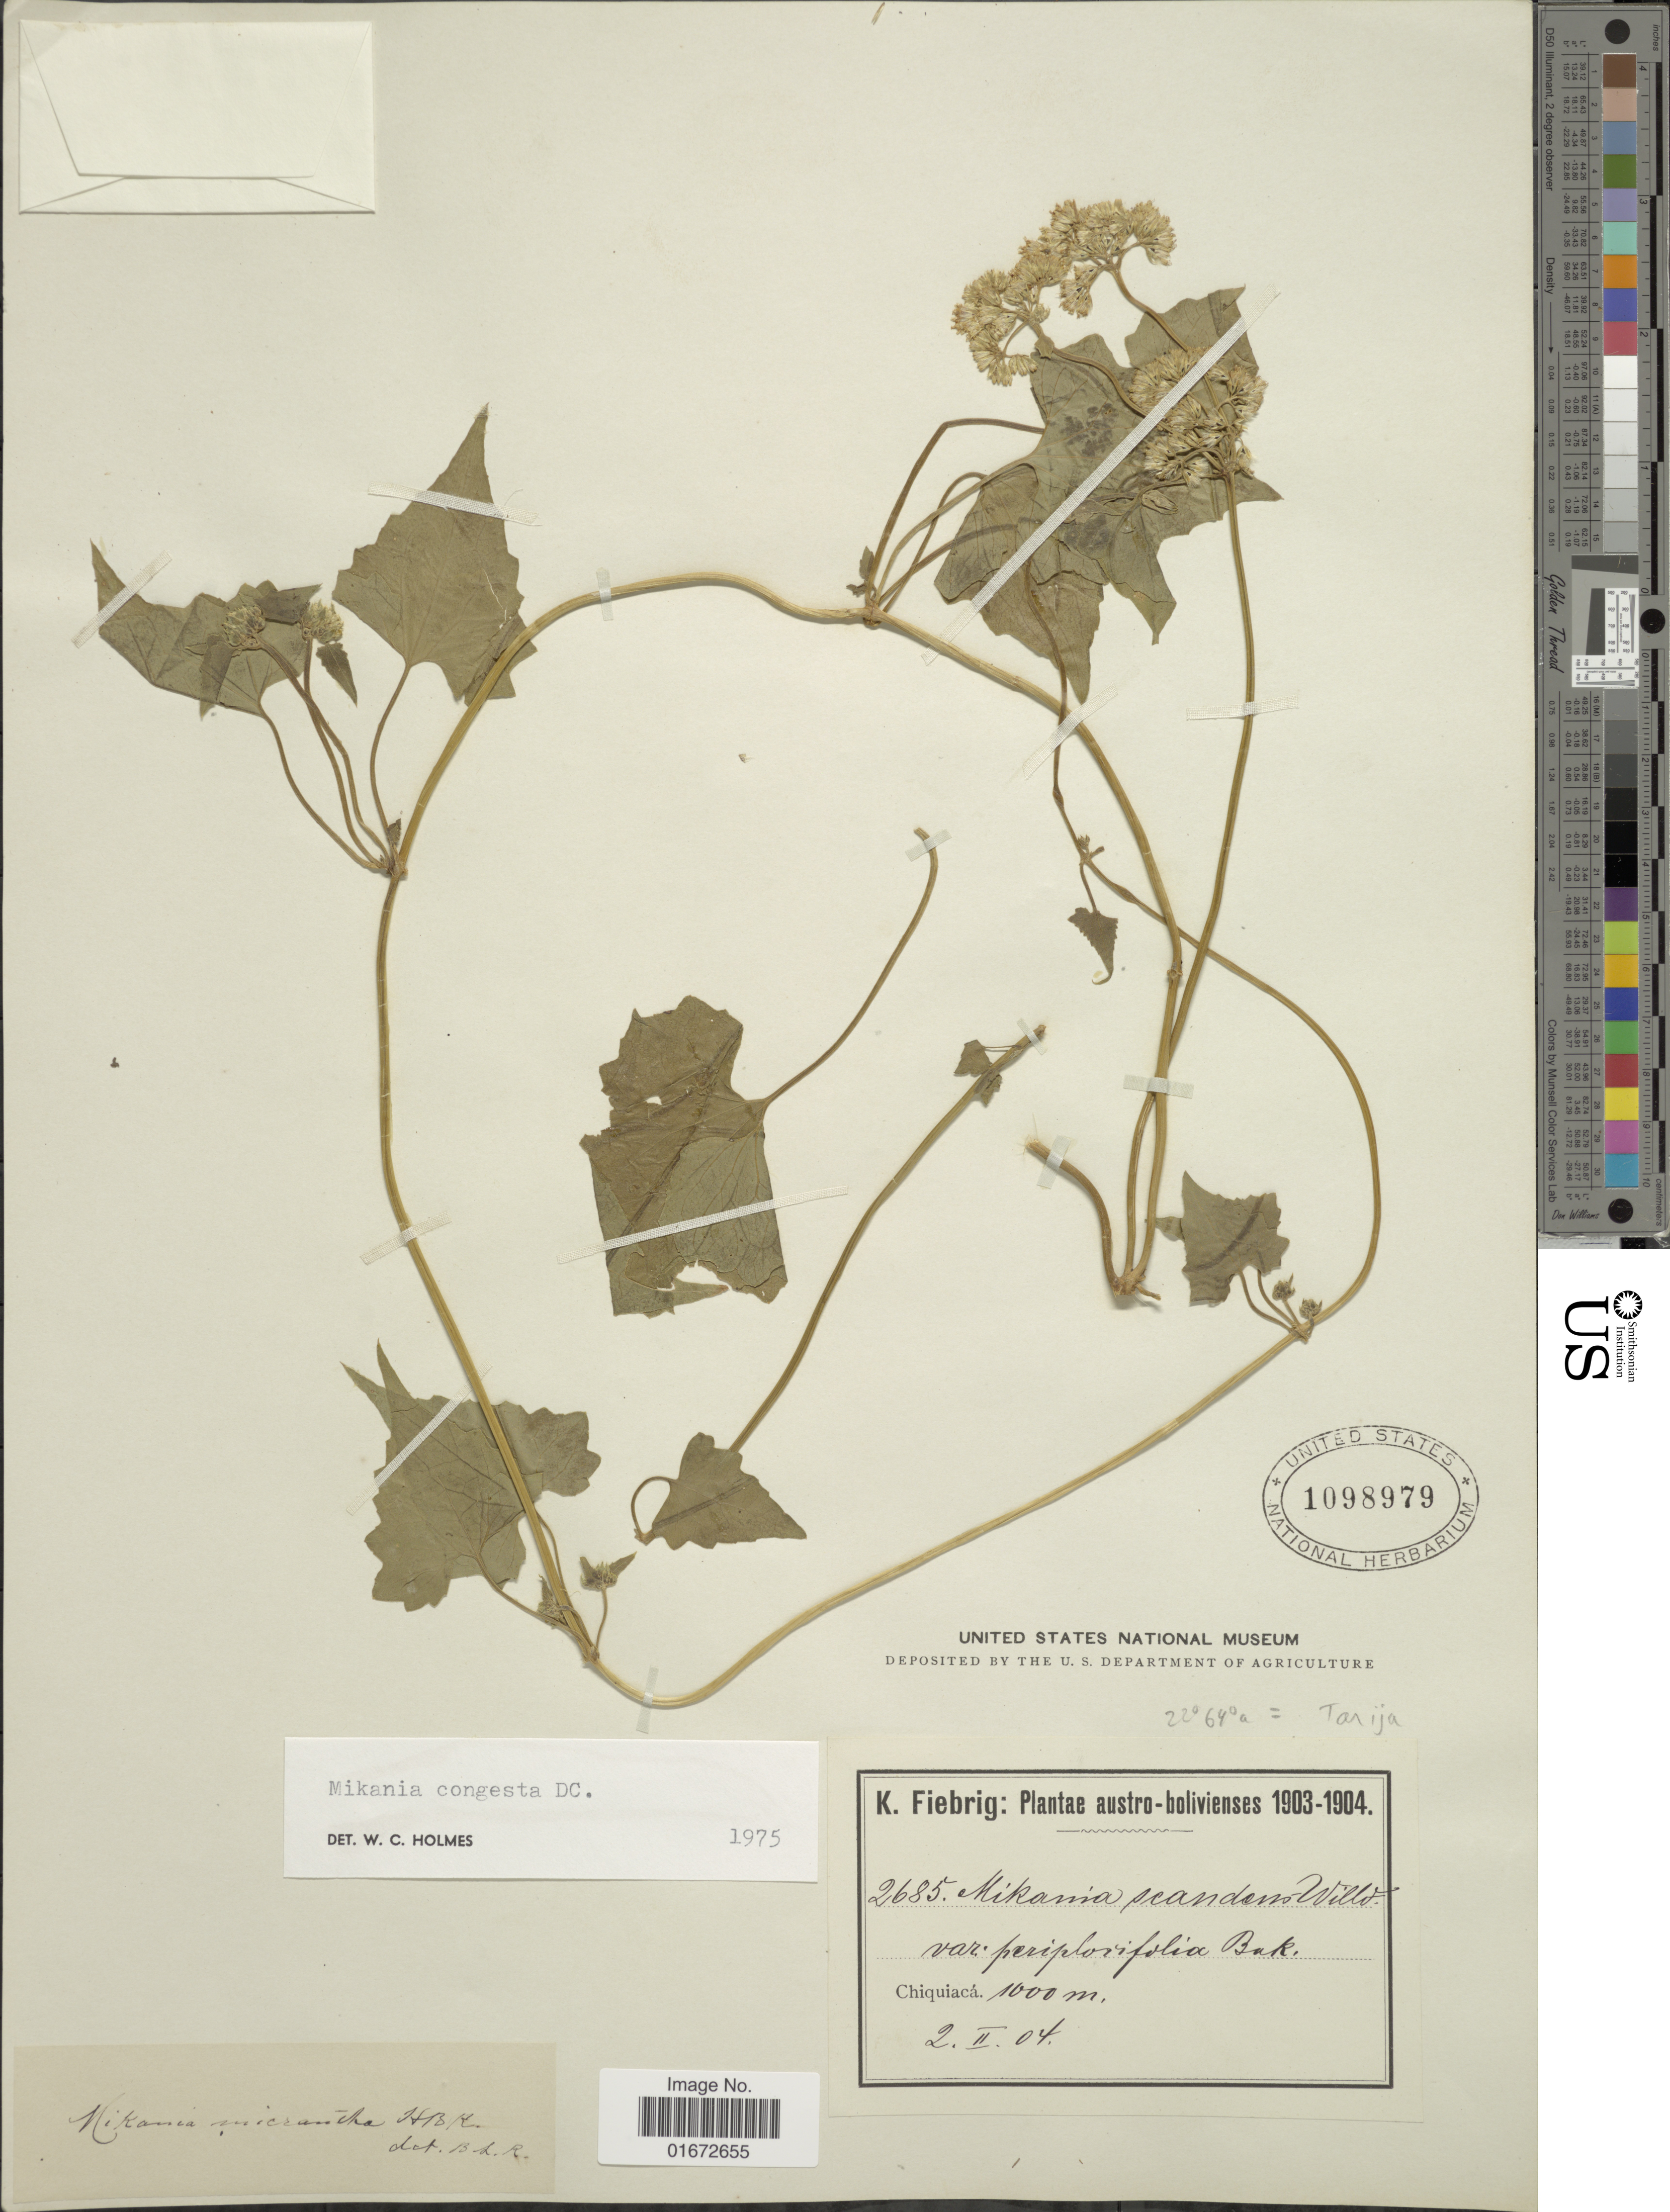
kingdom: Plantae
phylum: Tracheophyta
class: Magnoliopsida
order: Asterales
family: Asteraceae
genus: Mikania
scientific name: Mikania congesta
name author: DC.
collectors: K. Fiebrig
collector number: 2685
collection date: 1904-02-02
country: Bolivia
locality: Chiquicá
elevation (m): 1000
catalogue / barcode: US 1098979